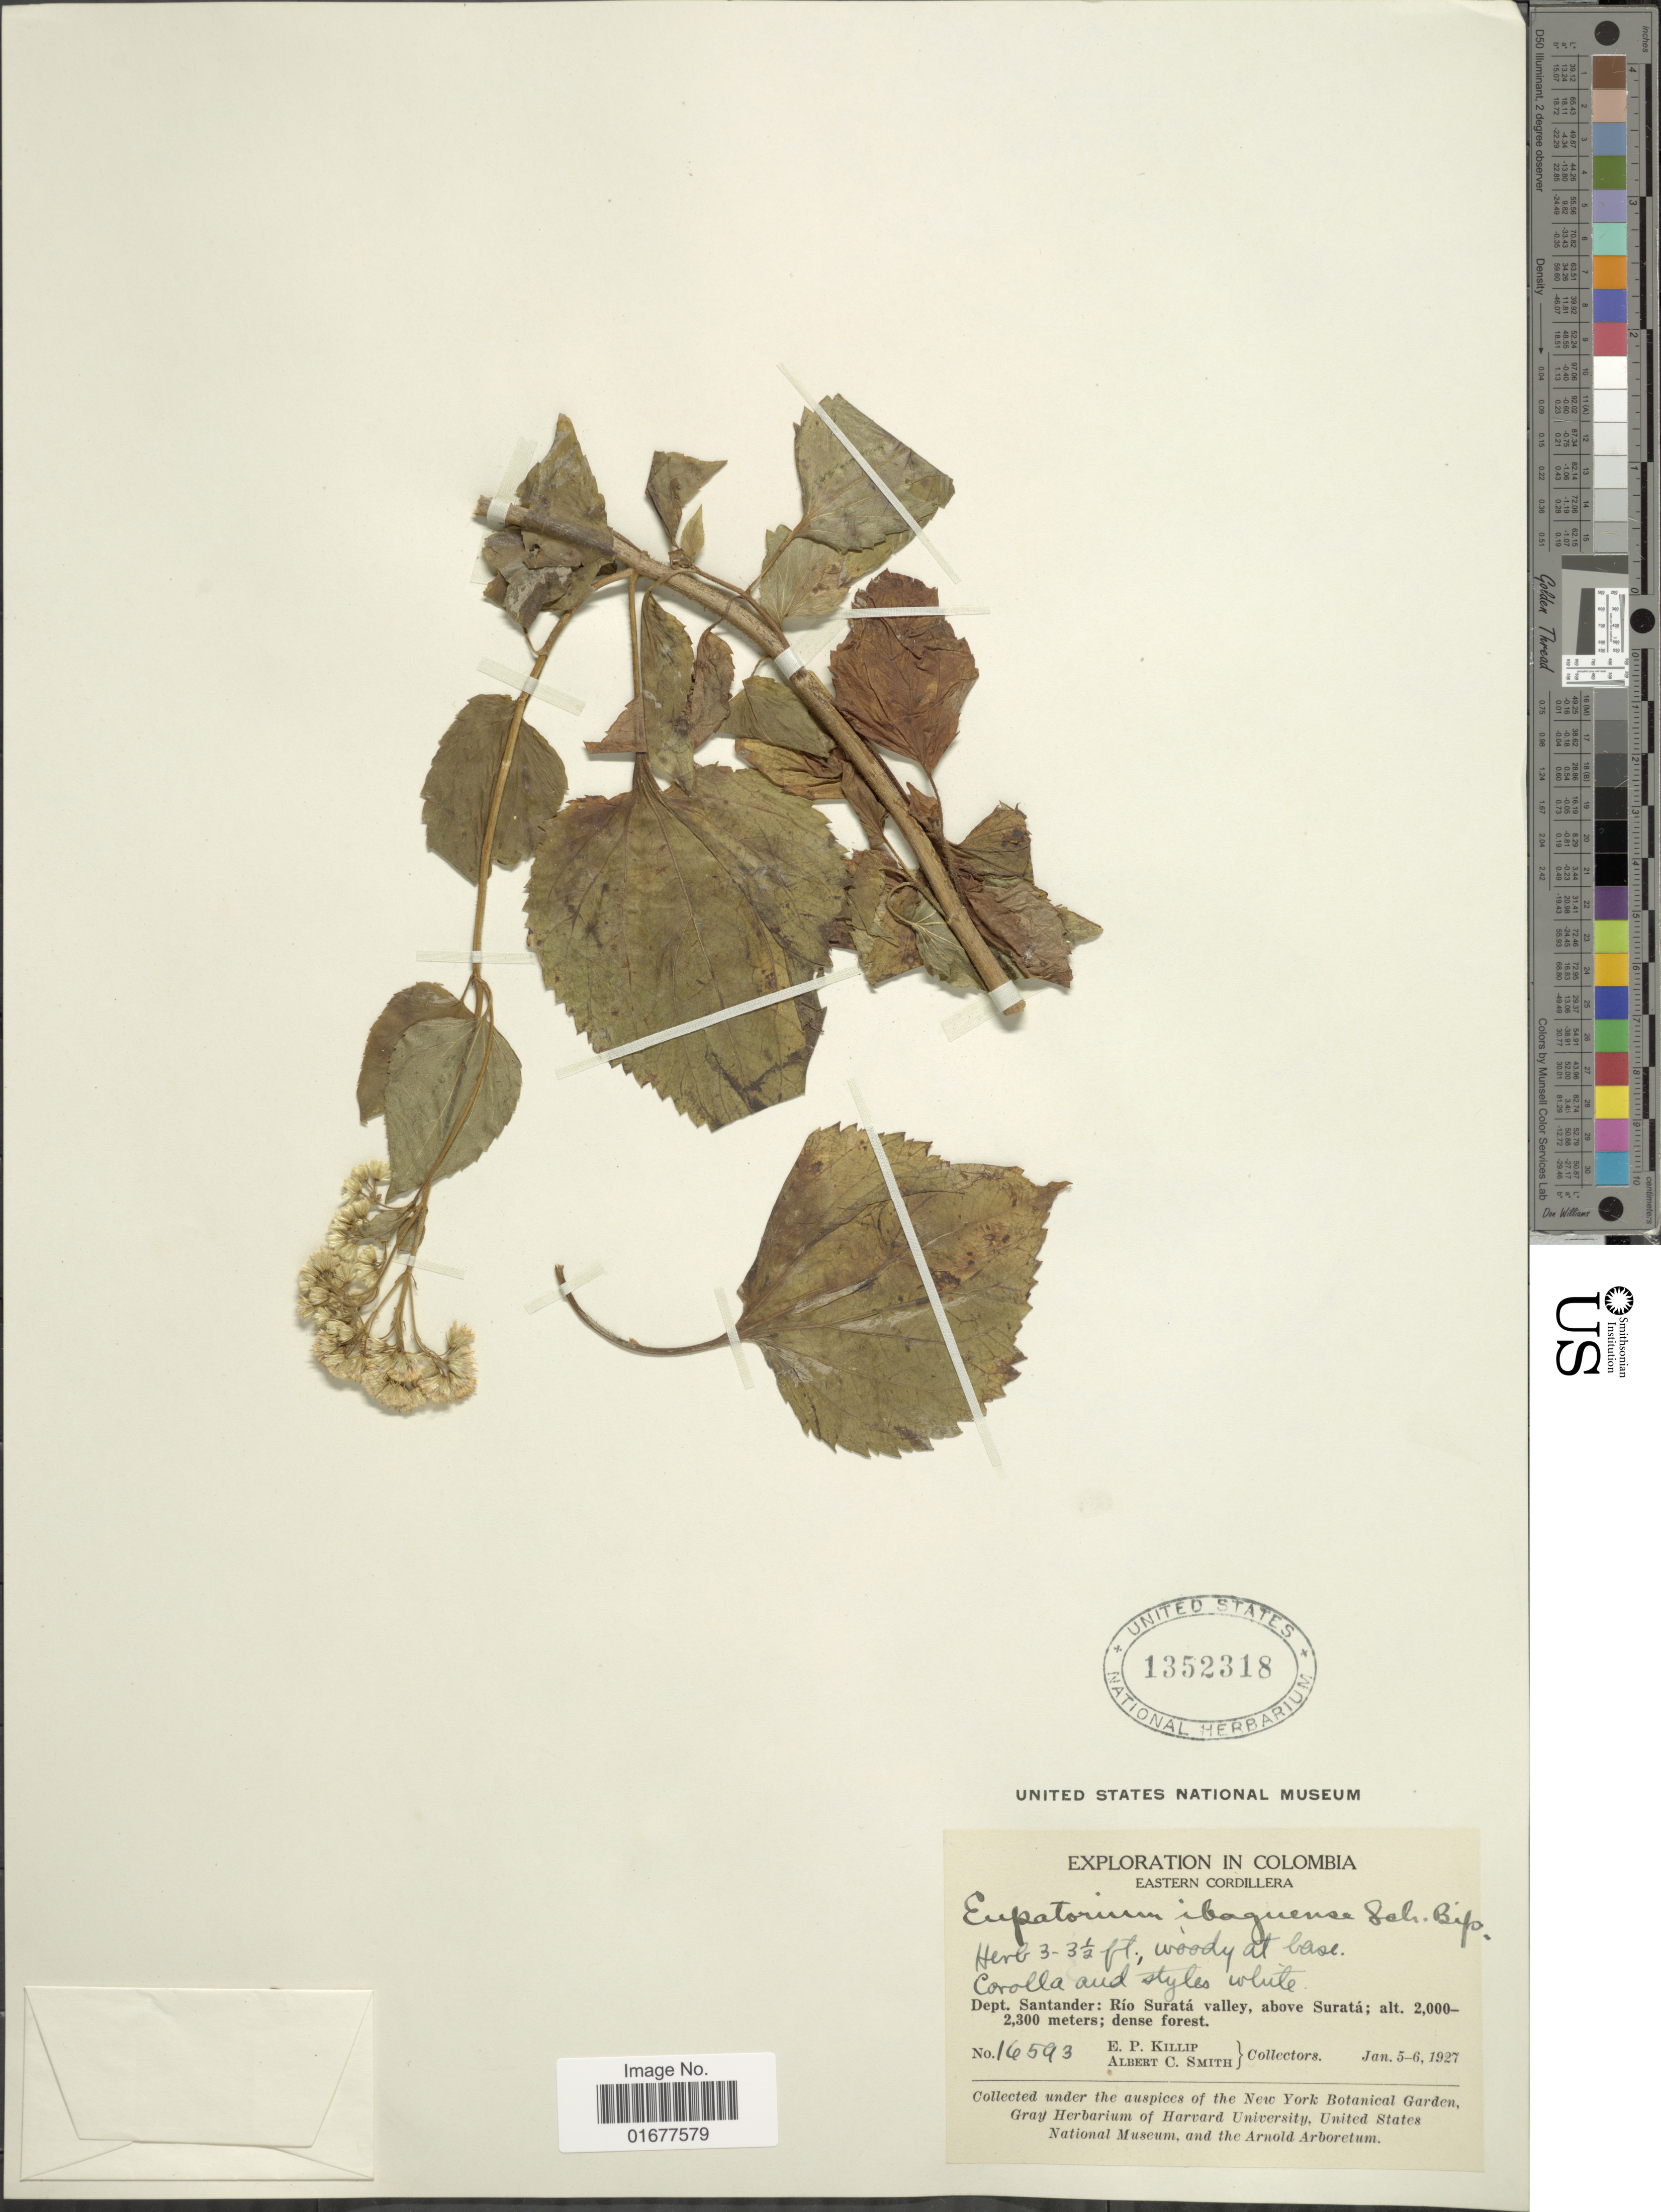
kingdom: Plantae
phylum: Tracheophyta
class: Magnoliopsida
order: Asterales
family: Asteraceae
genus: Ageratina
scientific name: Ageratina sodiroi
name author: (Hieron.) R.M. King & H. Rob.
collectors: E. P. Killip & A. C. Smith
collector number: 16593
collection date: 1927-01-05/1927-01-06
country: Colombia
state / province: Santander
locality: Eastern Cordillera, Rio Surata valley, above Surata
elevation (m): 2000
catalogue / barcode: US 1352318